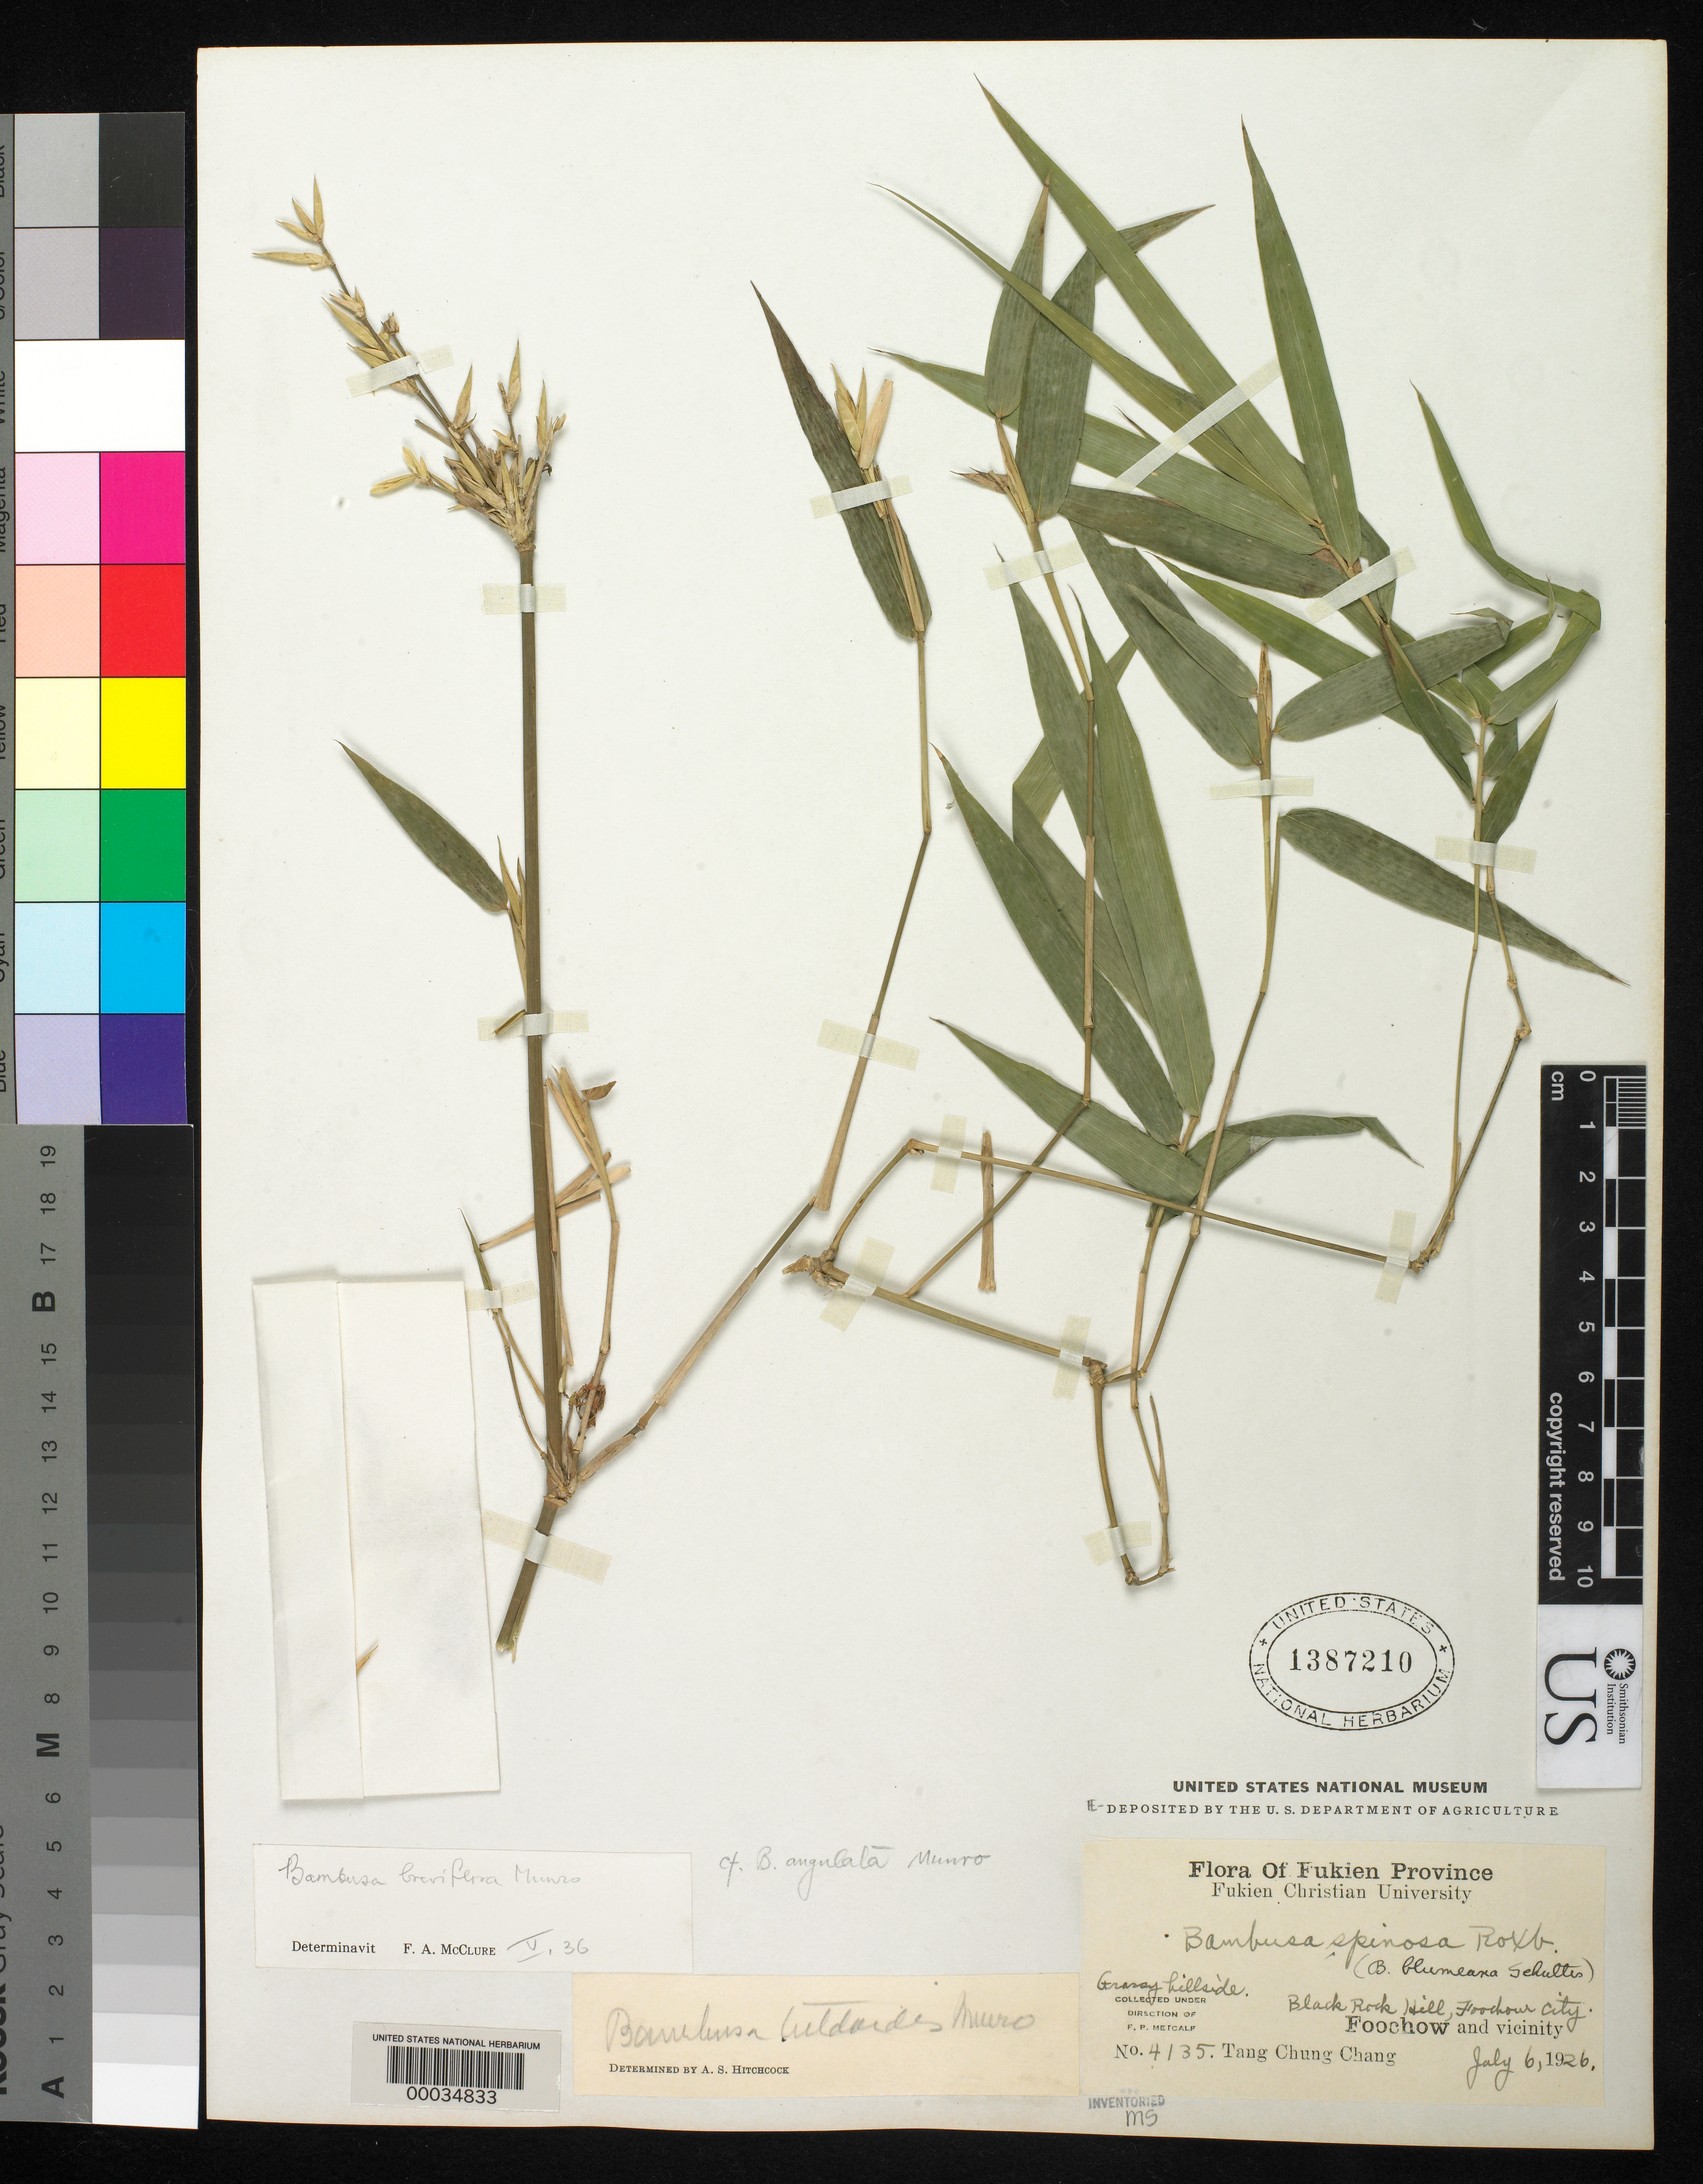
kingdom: Plantae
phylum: Tracheophyta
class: Liliopsida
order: Poales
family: Poaceae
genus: Bambusa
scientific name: Bambusa fauriei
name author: Hack.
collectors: C. C. Tang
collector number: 4135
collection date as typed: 06 Jul 1926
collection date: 1926-07-06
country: China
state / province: Fujian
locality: Foochow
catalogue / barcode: US 1387210